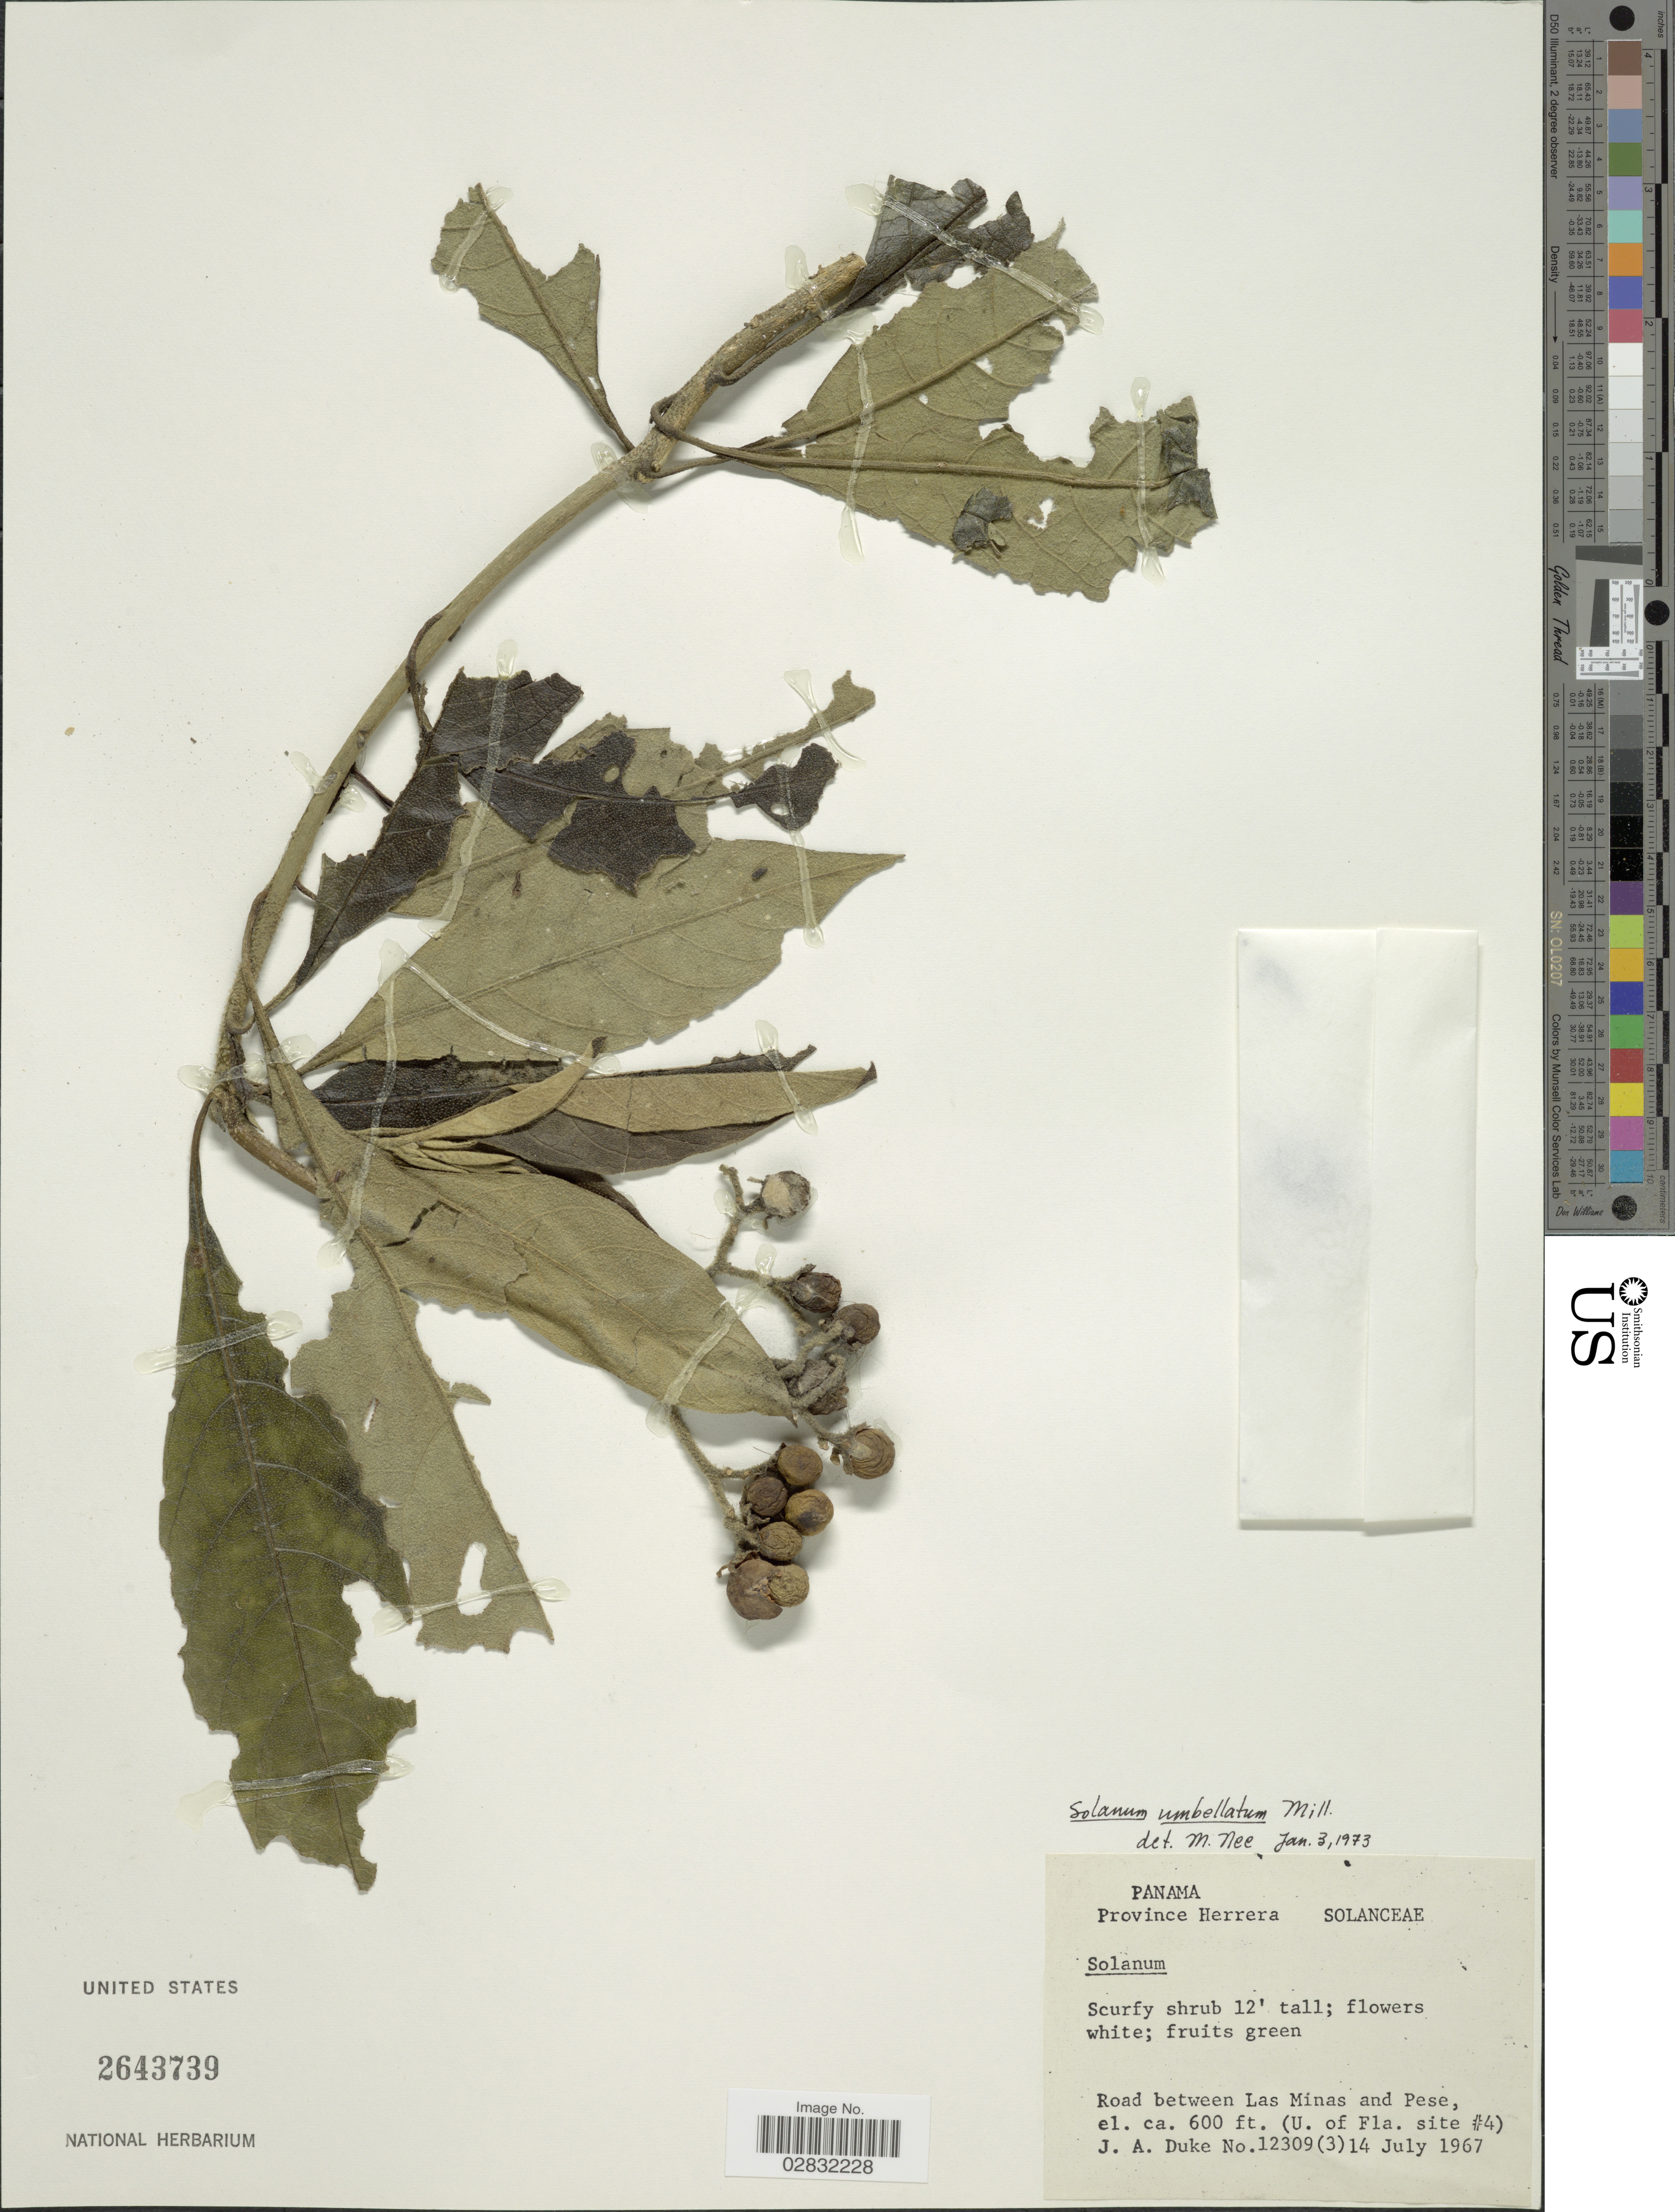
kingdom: Plantae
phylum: Tracheophyta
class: Magnoliopsida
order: Solanales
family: Solanaceae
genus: Solanum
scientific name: Solanum umbellatum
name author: Mill.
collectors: J. A. Duke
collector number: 12309(3)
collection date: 1967-07-14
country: Panama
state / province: Herrera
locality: Province Herrera, Road between Las Minas and Pese, (U. of Fla. site #4).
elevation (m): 183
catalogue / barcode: US 2643739